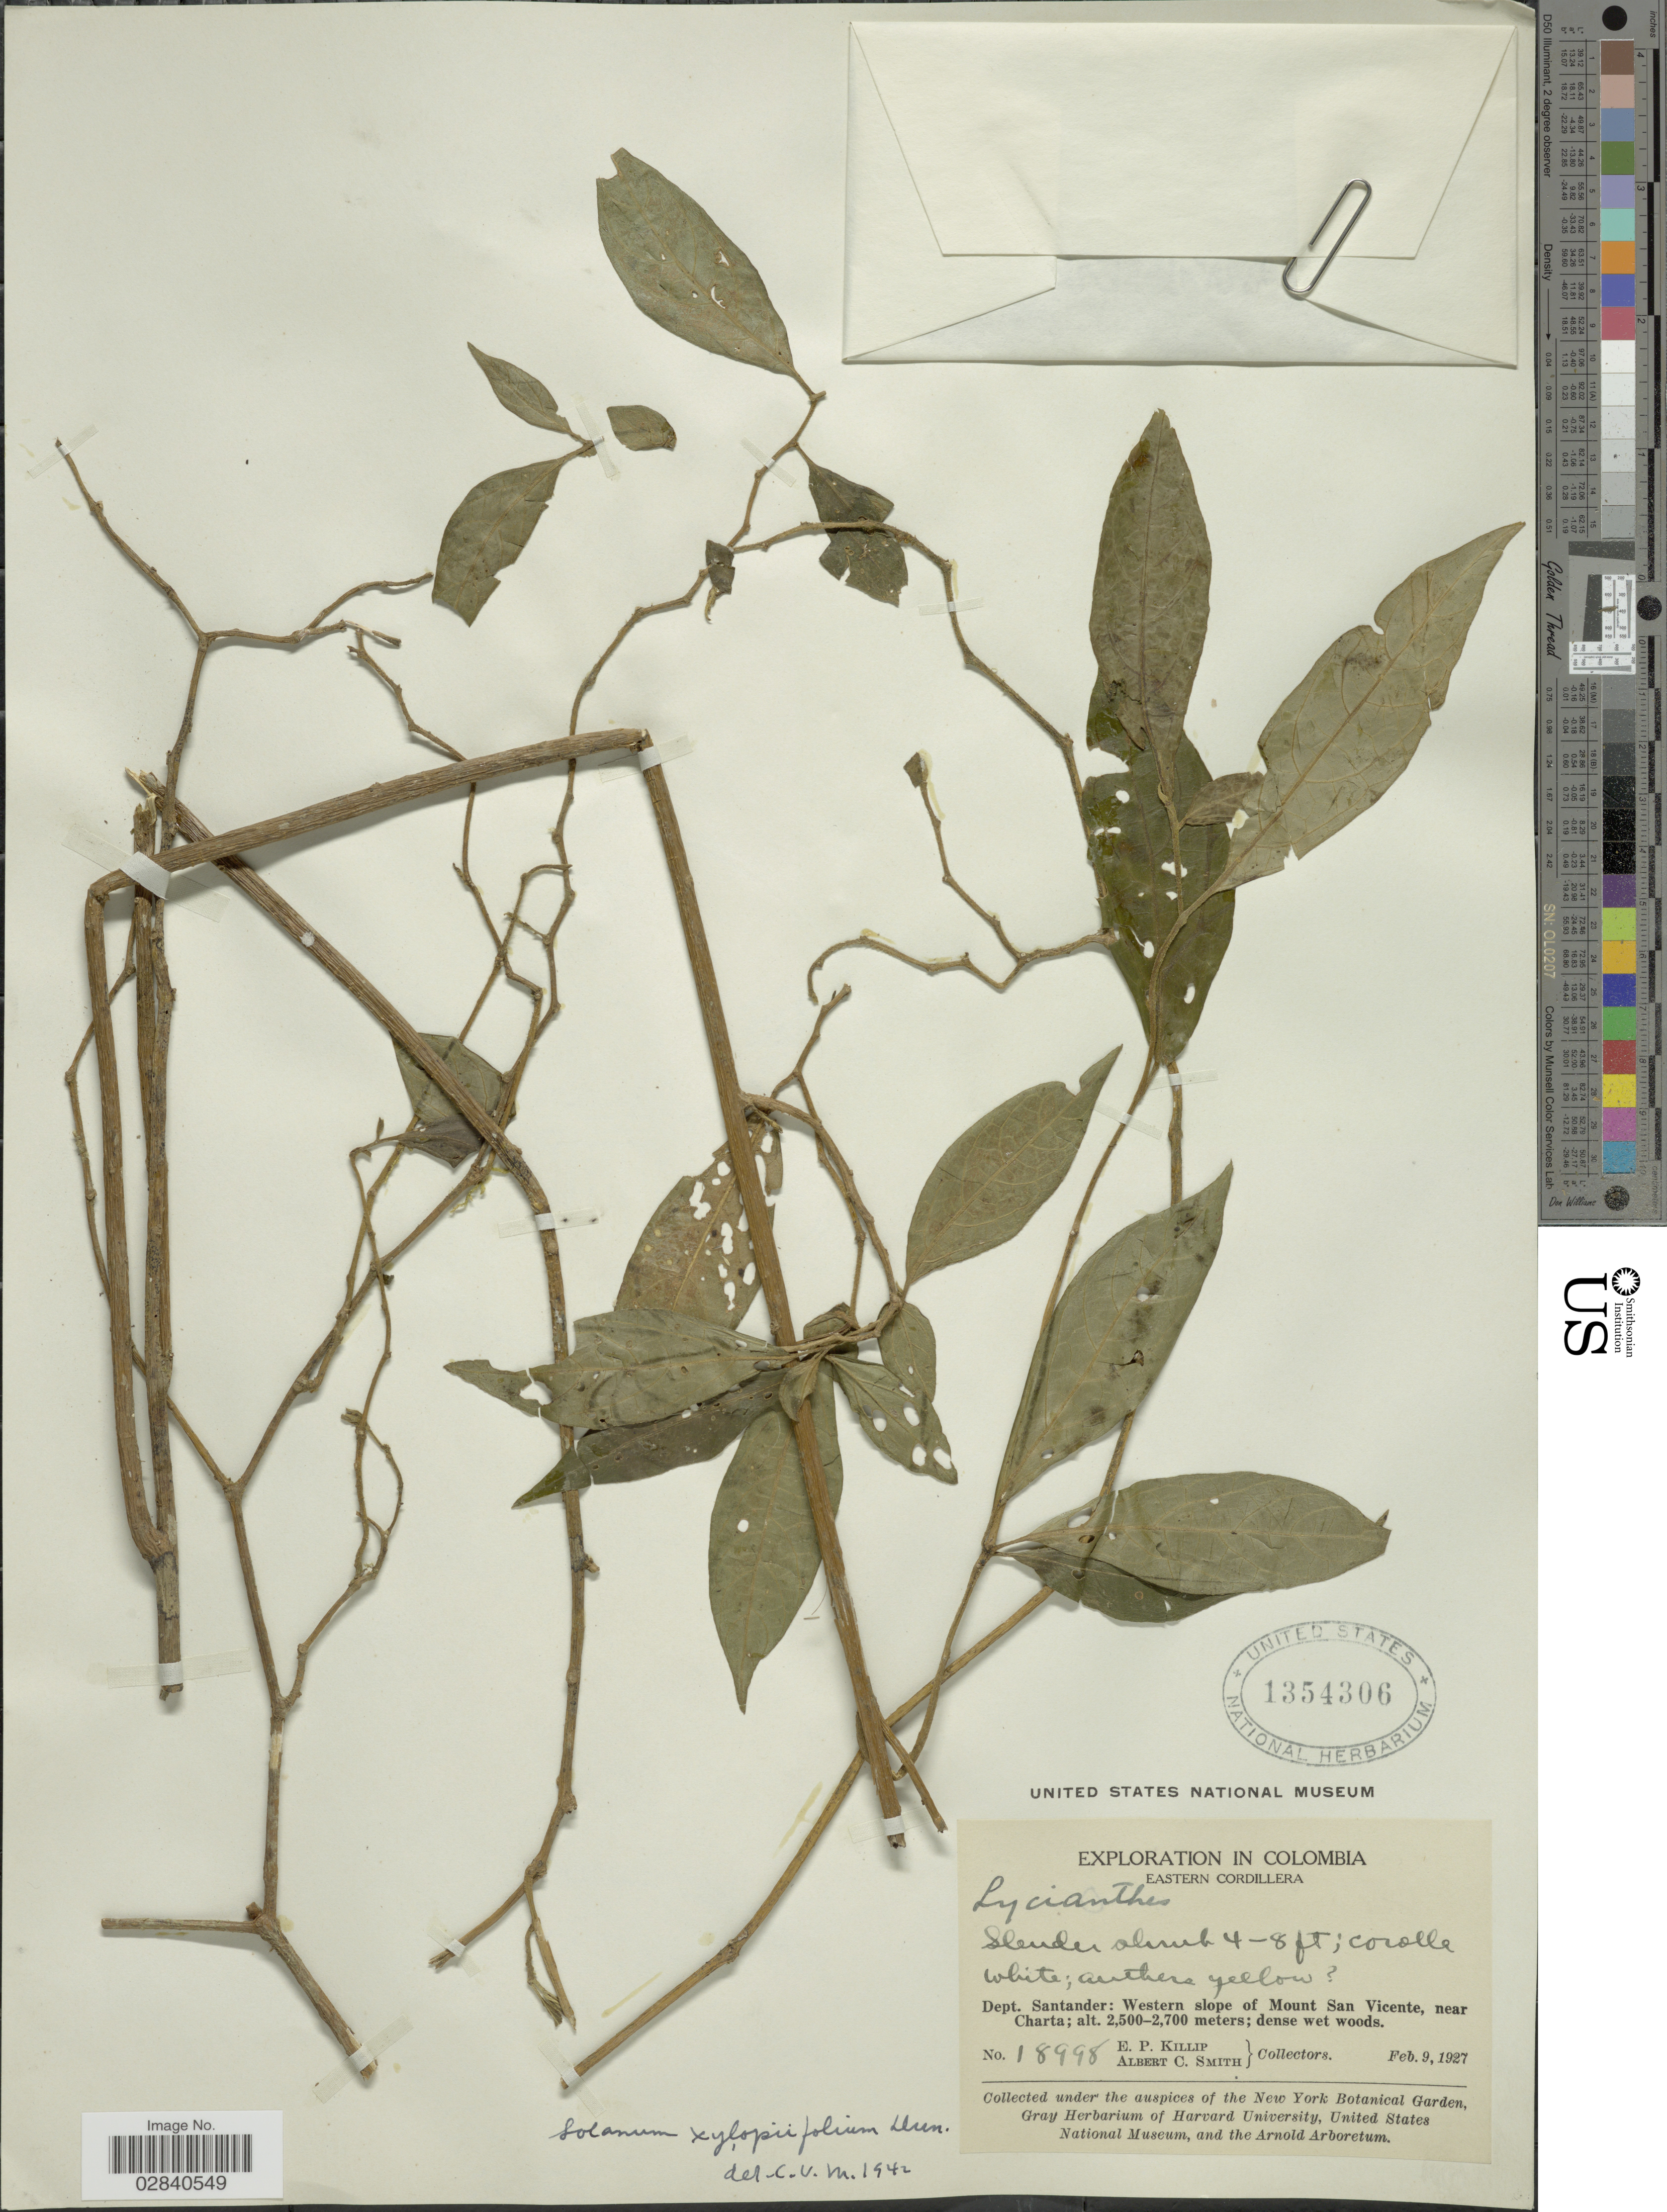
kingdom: Plantae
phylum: Tracheophyta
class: Magnoliopsida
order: Solanales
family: Solanaceae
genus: Lycianthes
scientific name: Lycianthes xylopiifolia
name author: (Dunal) Bitter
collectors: E. P. Killip & A. C. Smith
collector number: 18998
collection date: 1927-02-09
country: Colombia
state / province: Santander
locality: Eastern Cordillera, Dept. Santander: Western slope of Mount San Vicente, near Charta.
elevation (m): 2500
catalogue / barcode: US 1354306